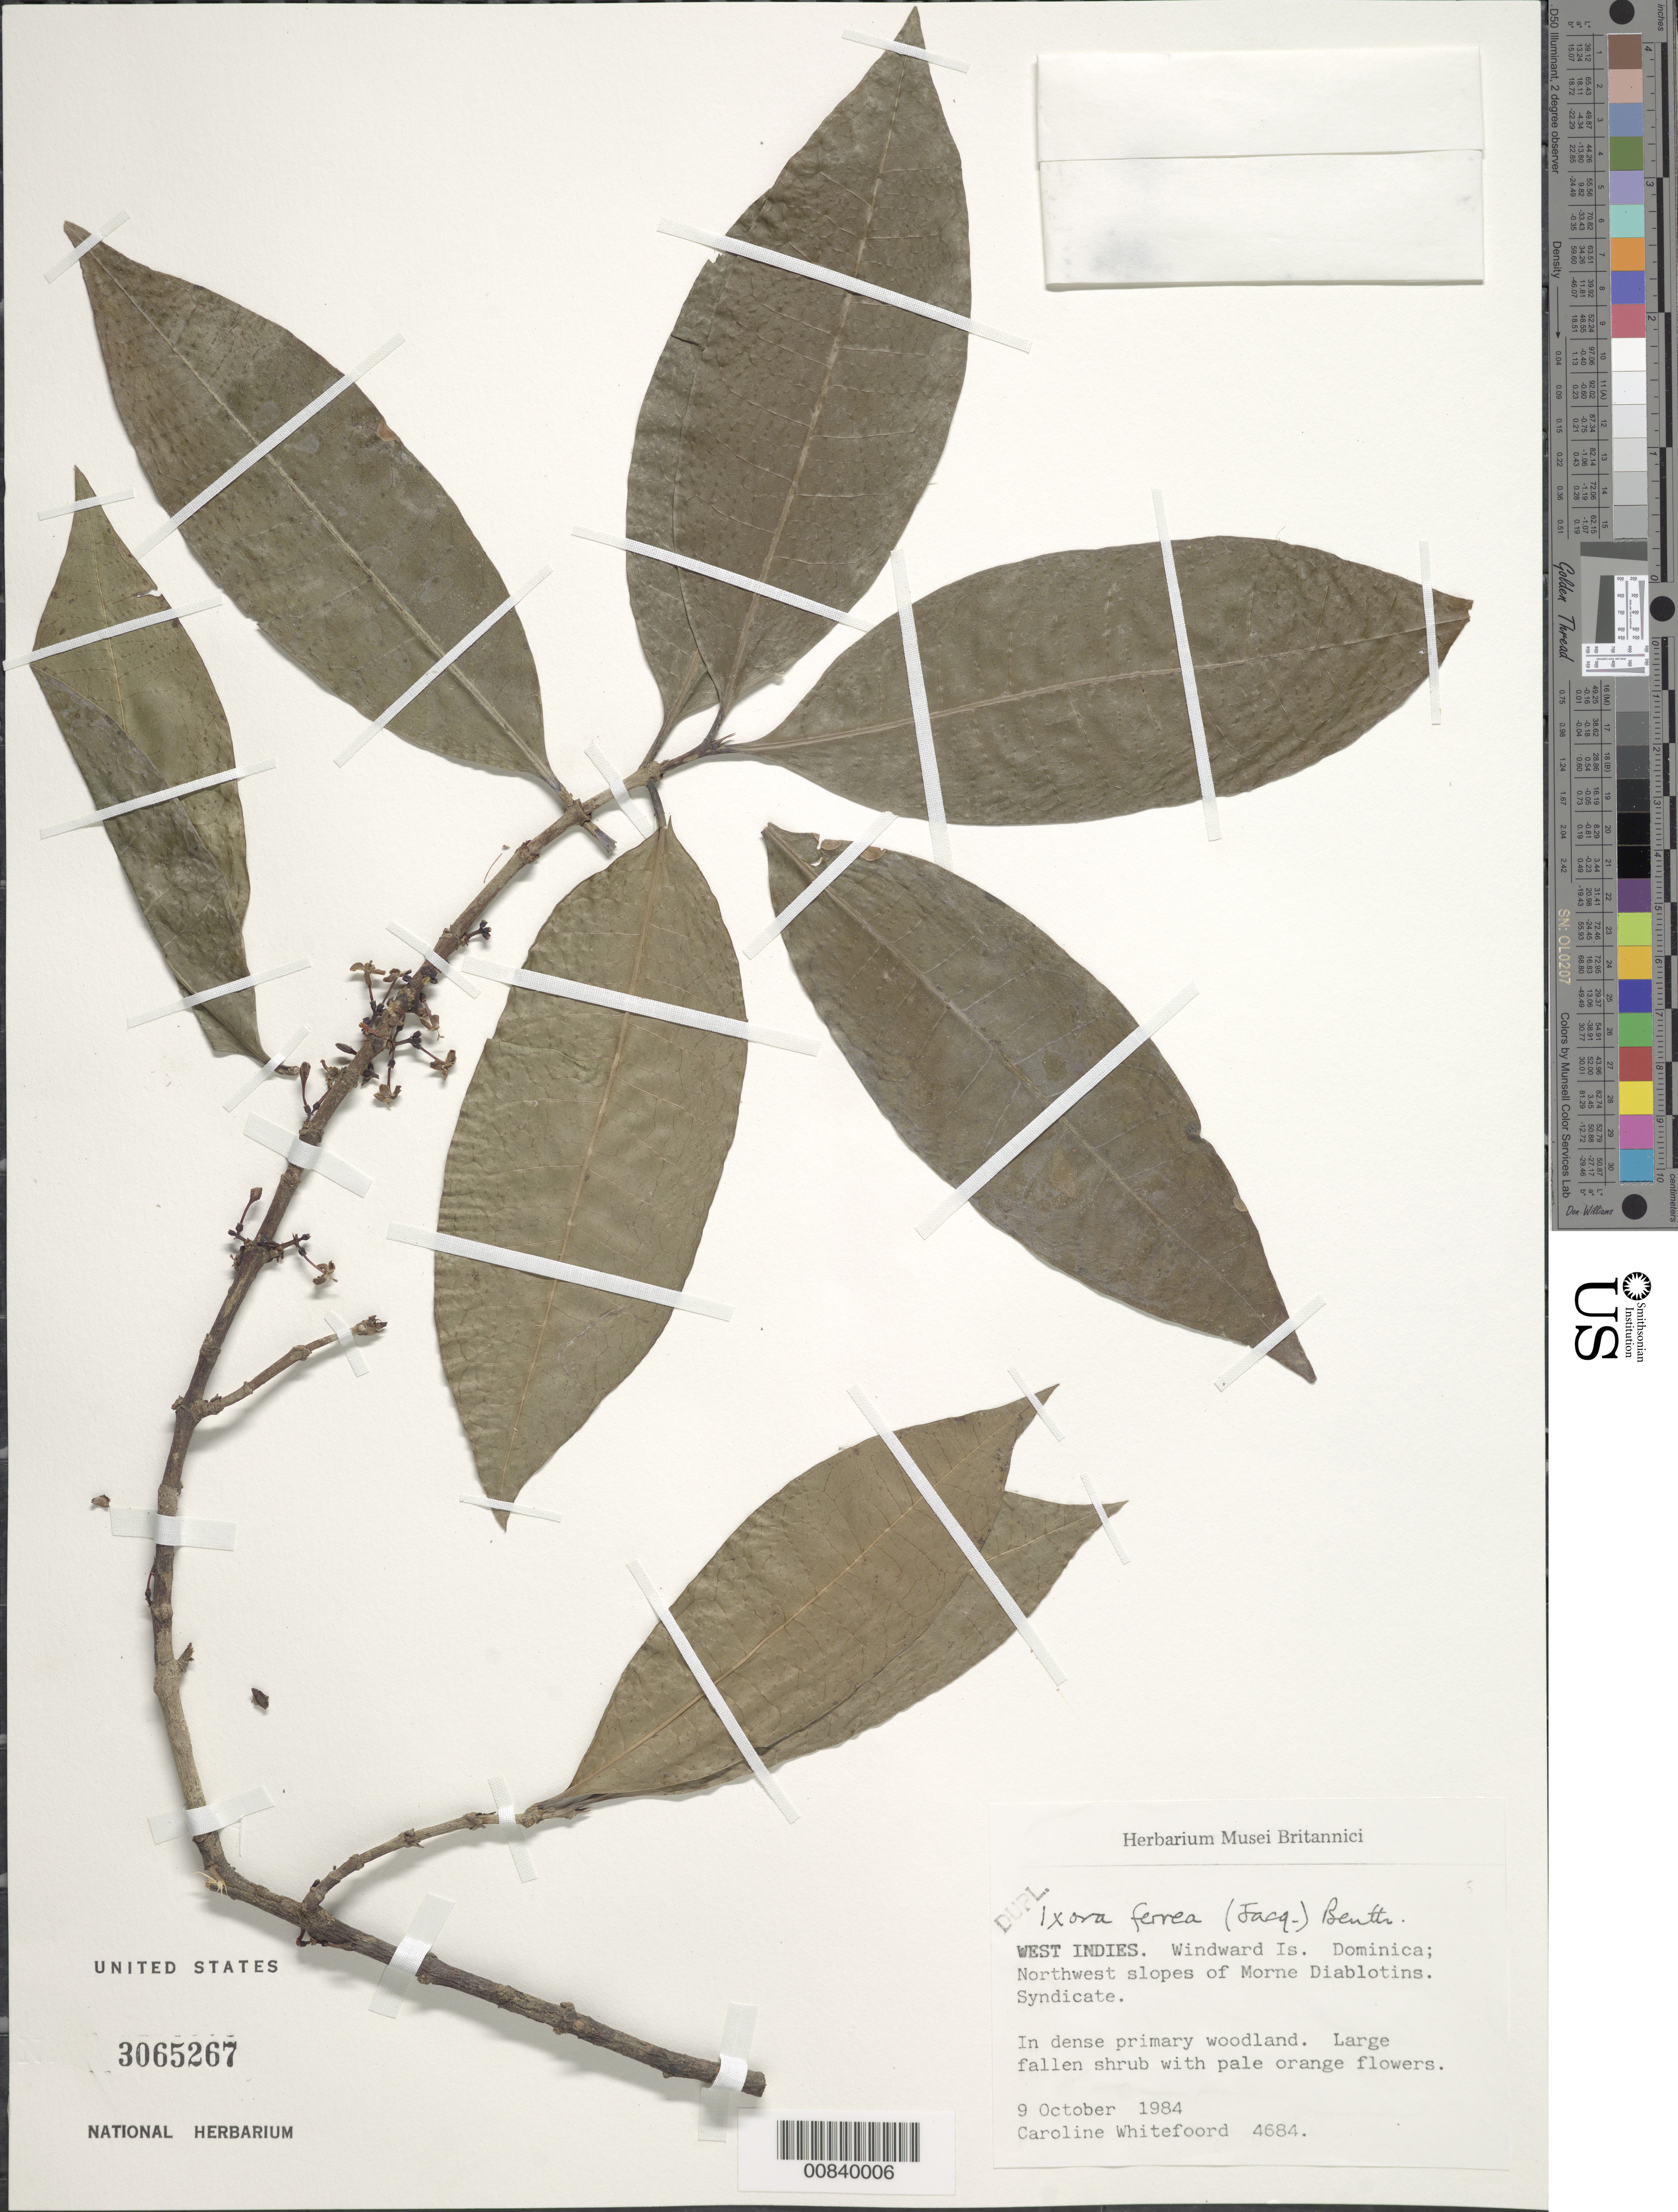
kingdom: Plantae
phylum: Tracheophyta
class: Magnoliopsida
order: Gentianales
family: Rubiaceae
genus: Ixora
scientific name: Ixora ferrea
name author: (Jacq.) Benth.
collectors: C. Whitefoord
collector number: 4684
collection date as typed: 09 Oct 1984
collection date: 1984-10-09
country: Dominica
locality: Windward Is. Northwest slopes of Morne Diablotins. Syndicate.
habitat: In dense primary woodland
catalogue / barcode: US 3065267